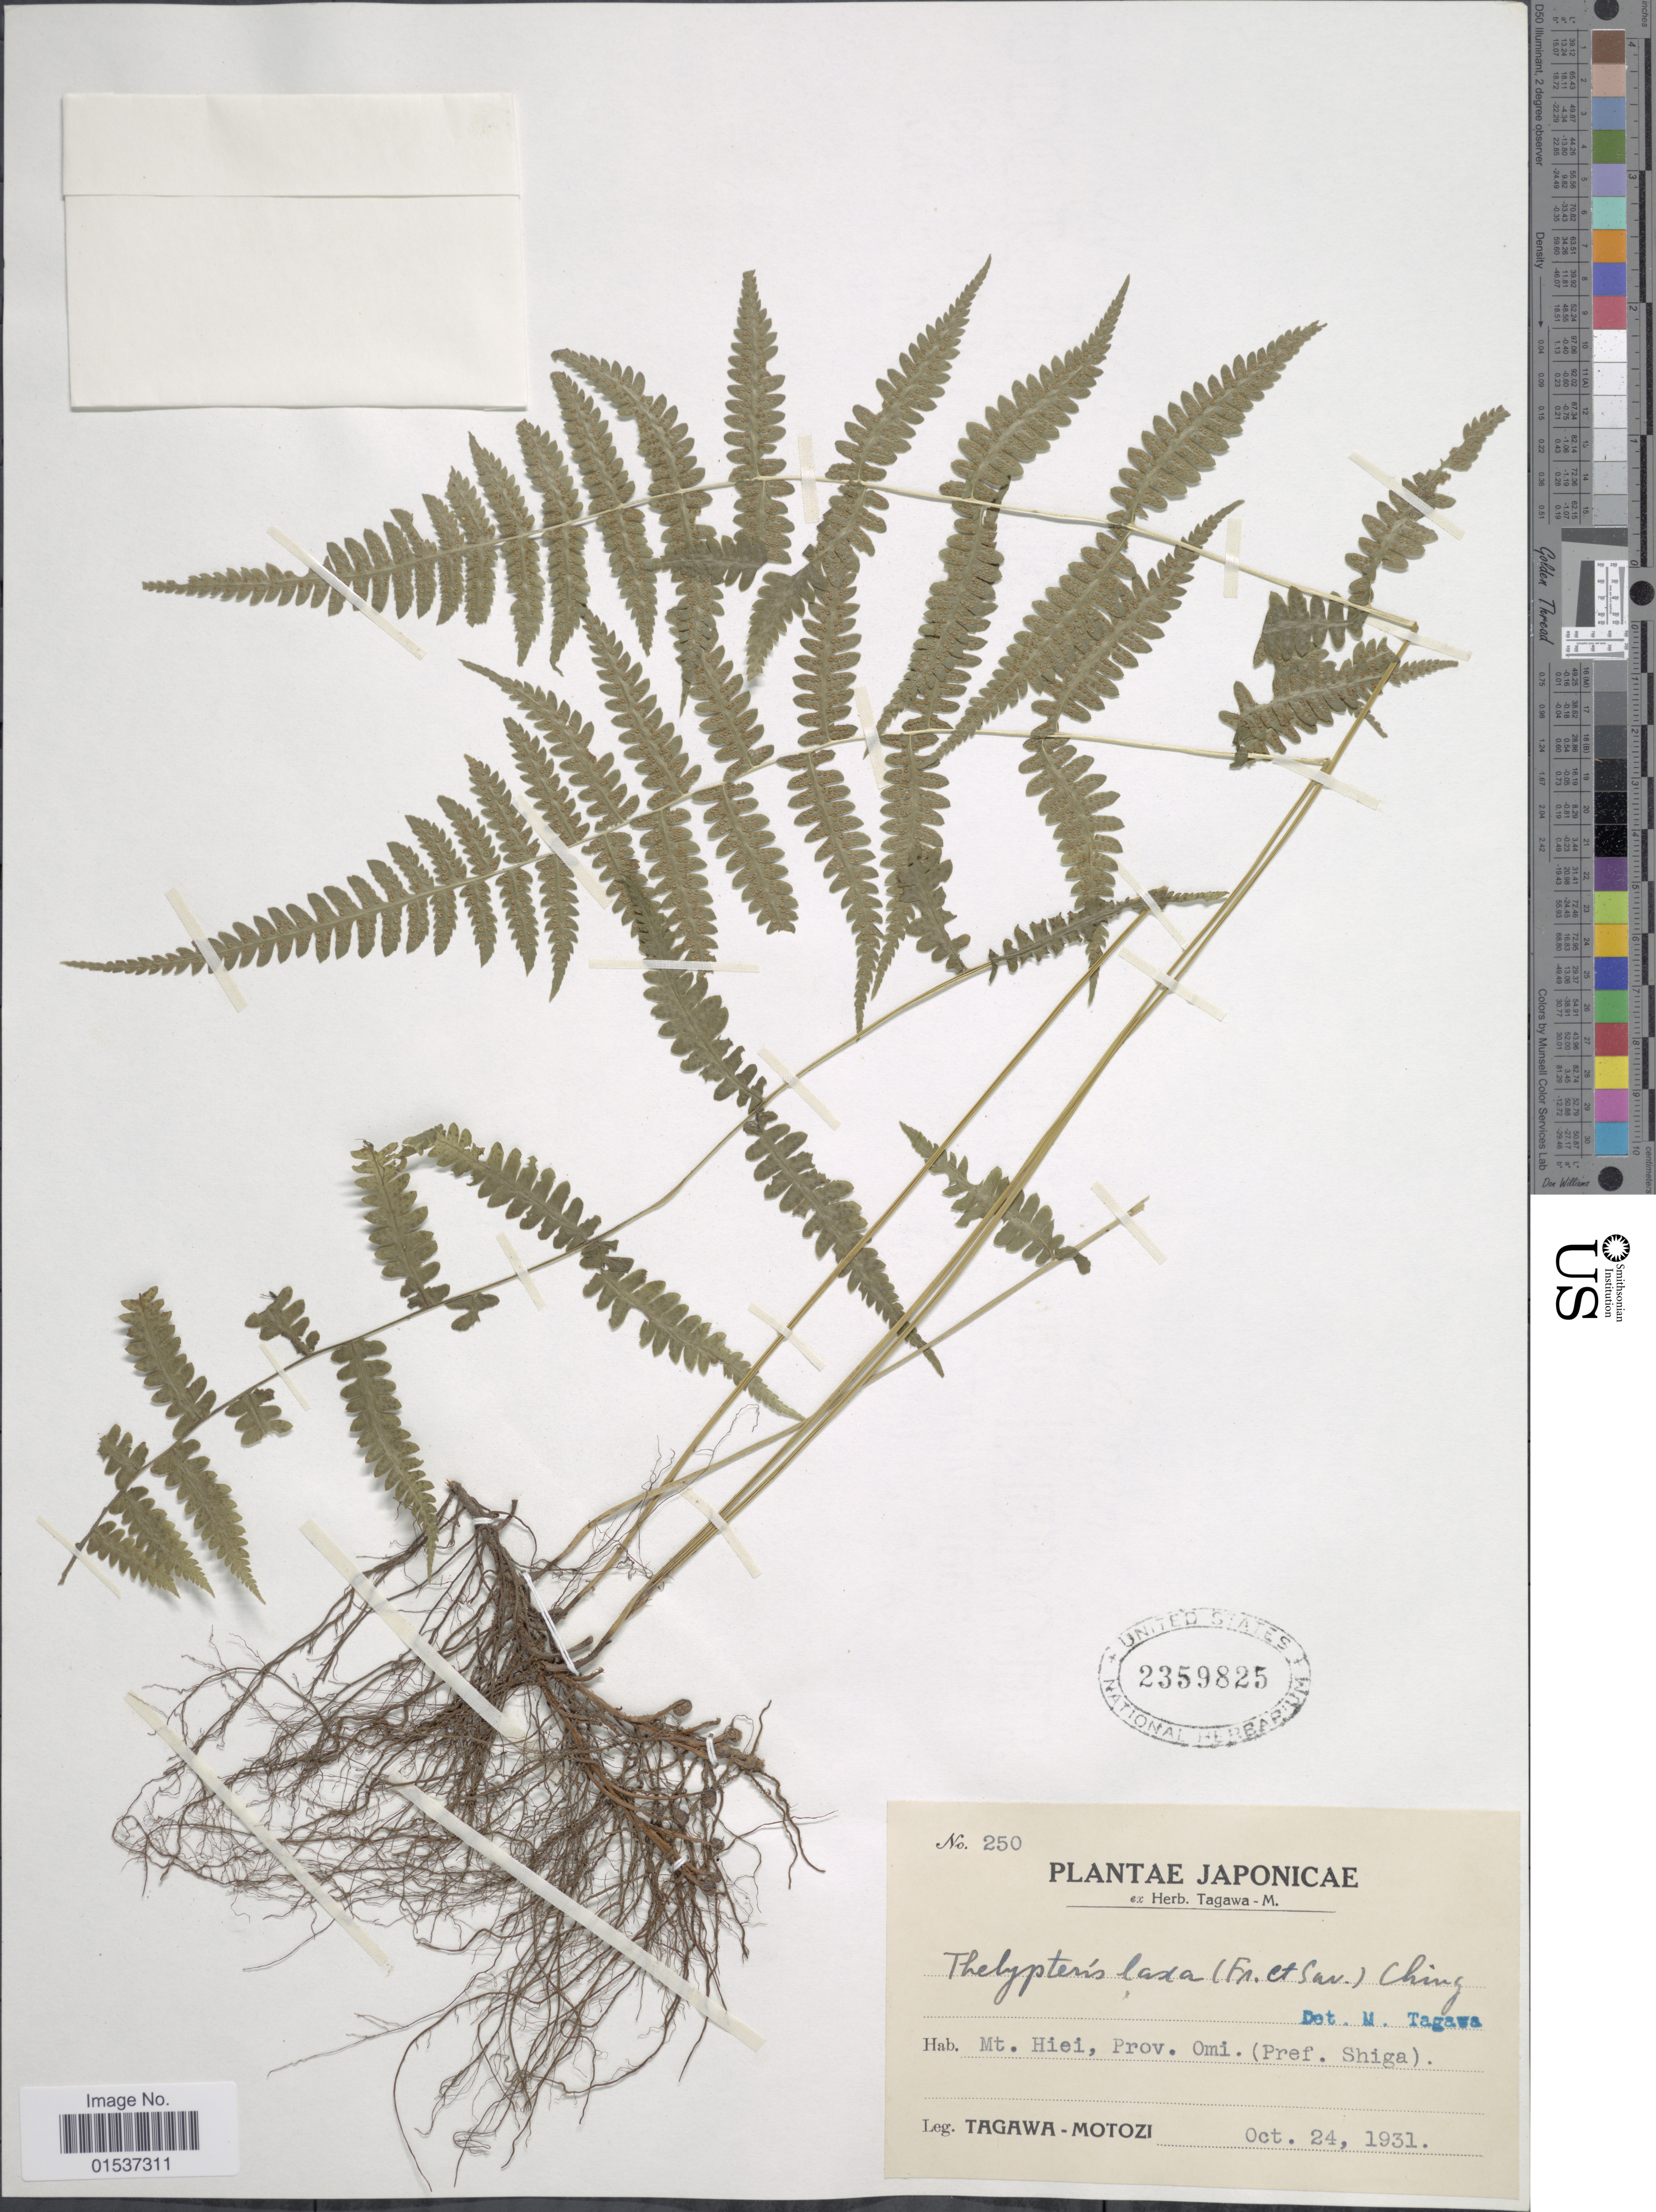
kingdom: Plantae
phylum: Tracheophyta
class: Polypodiopsida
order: Polypodiales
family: Thelypteridaceae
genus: Metathelypteris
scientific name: Metathelypteris laxa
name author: (Franch. & Sav.) Ching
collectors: M. Tagawa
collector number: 250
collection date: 1931-10-24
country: Japan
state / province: Siga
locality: Mt. Hiei, Prov. Omi. (Pref. Shiga).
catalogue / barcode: US 2359825